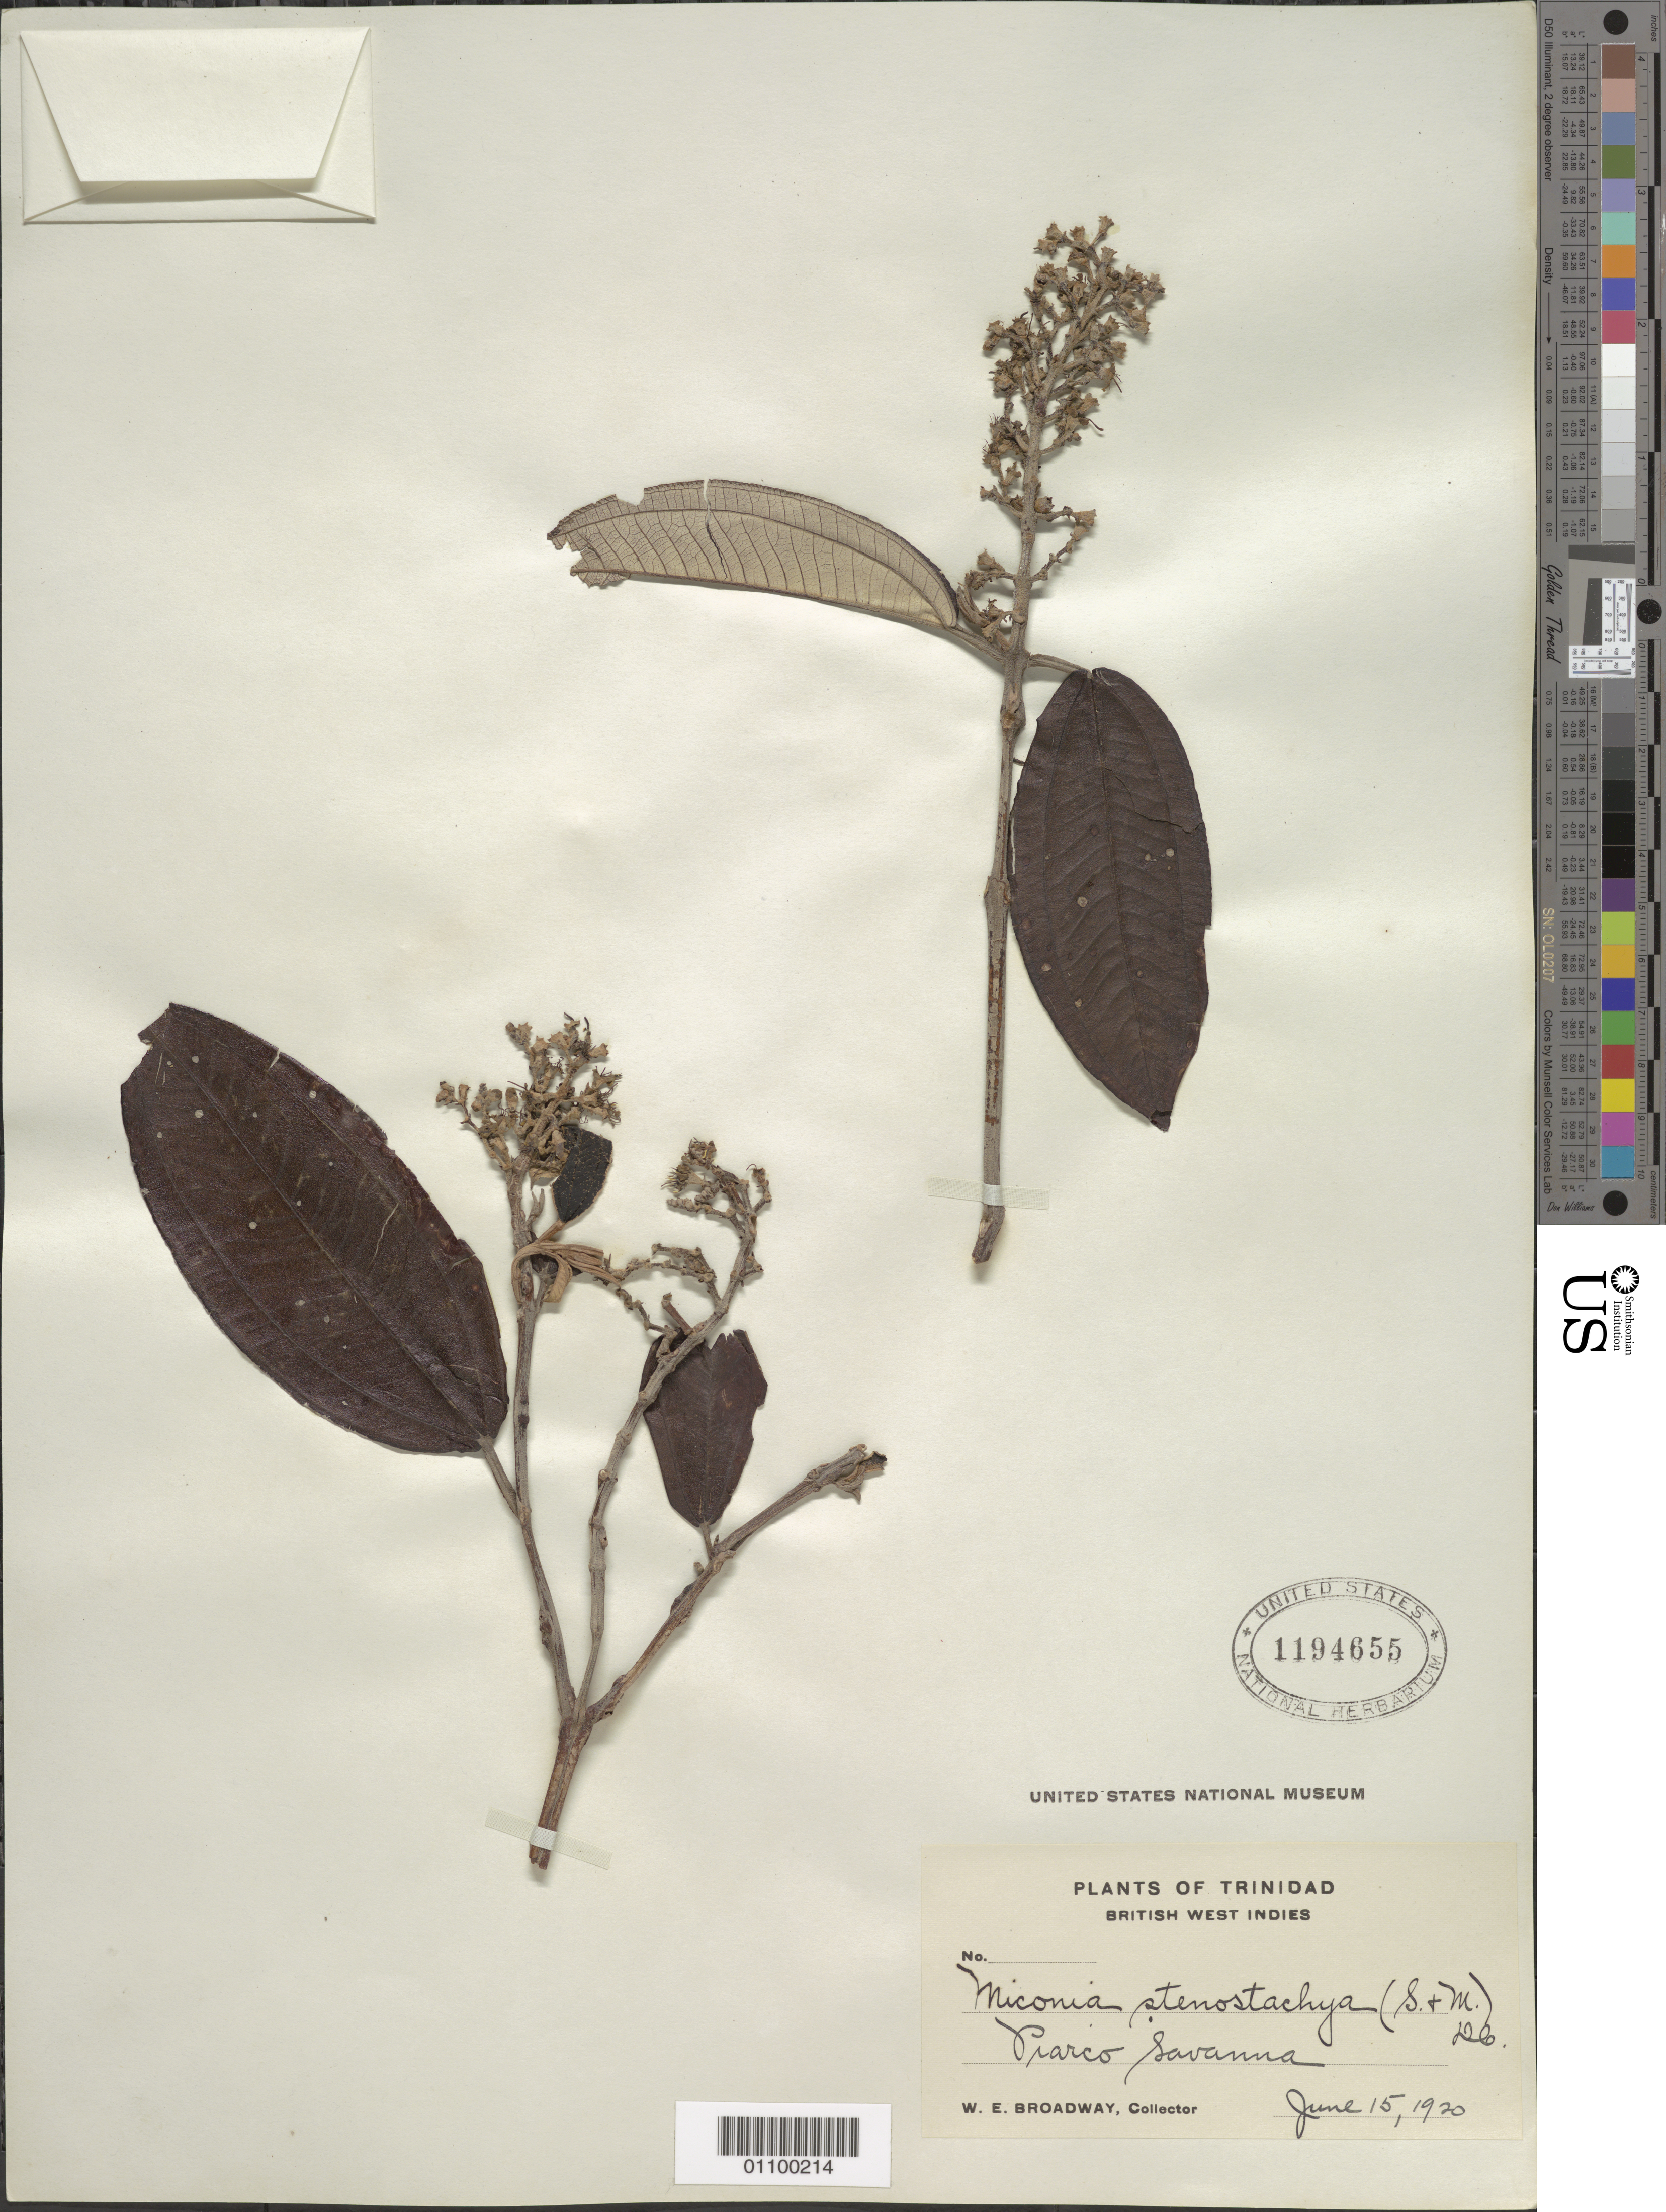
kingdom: Plantae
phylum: Tracheophyta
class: Magnoliopsida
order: Myrtales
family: Melastomataceae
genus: Miconia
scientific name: Miconia stenostachya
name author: DC.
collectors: W. E. Broadway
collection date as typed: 15 Jun 1920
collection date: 1920-06-15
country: Trinidad and Tobago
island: Trinidad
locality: Piarco Savanna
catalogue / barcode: US 1194655